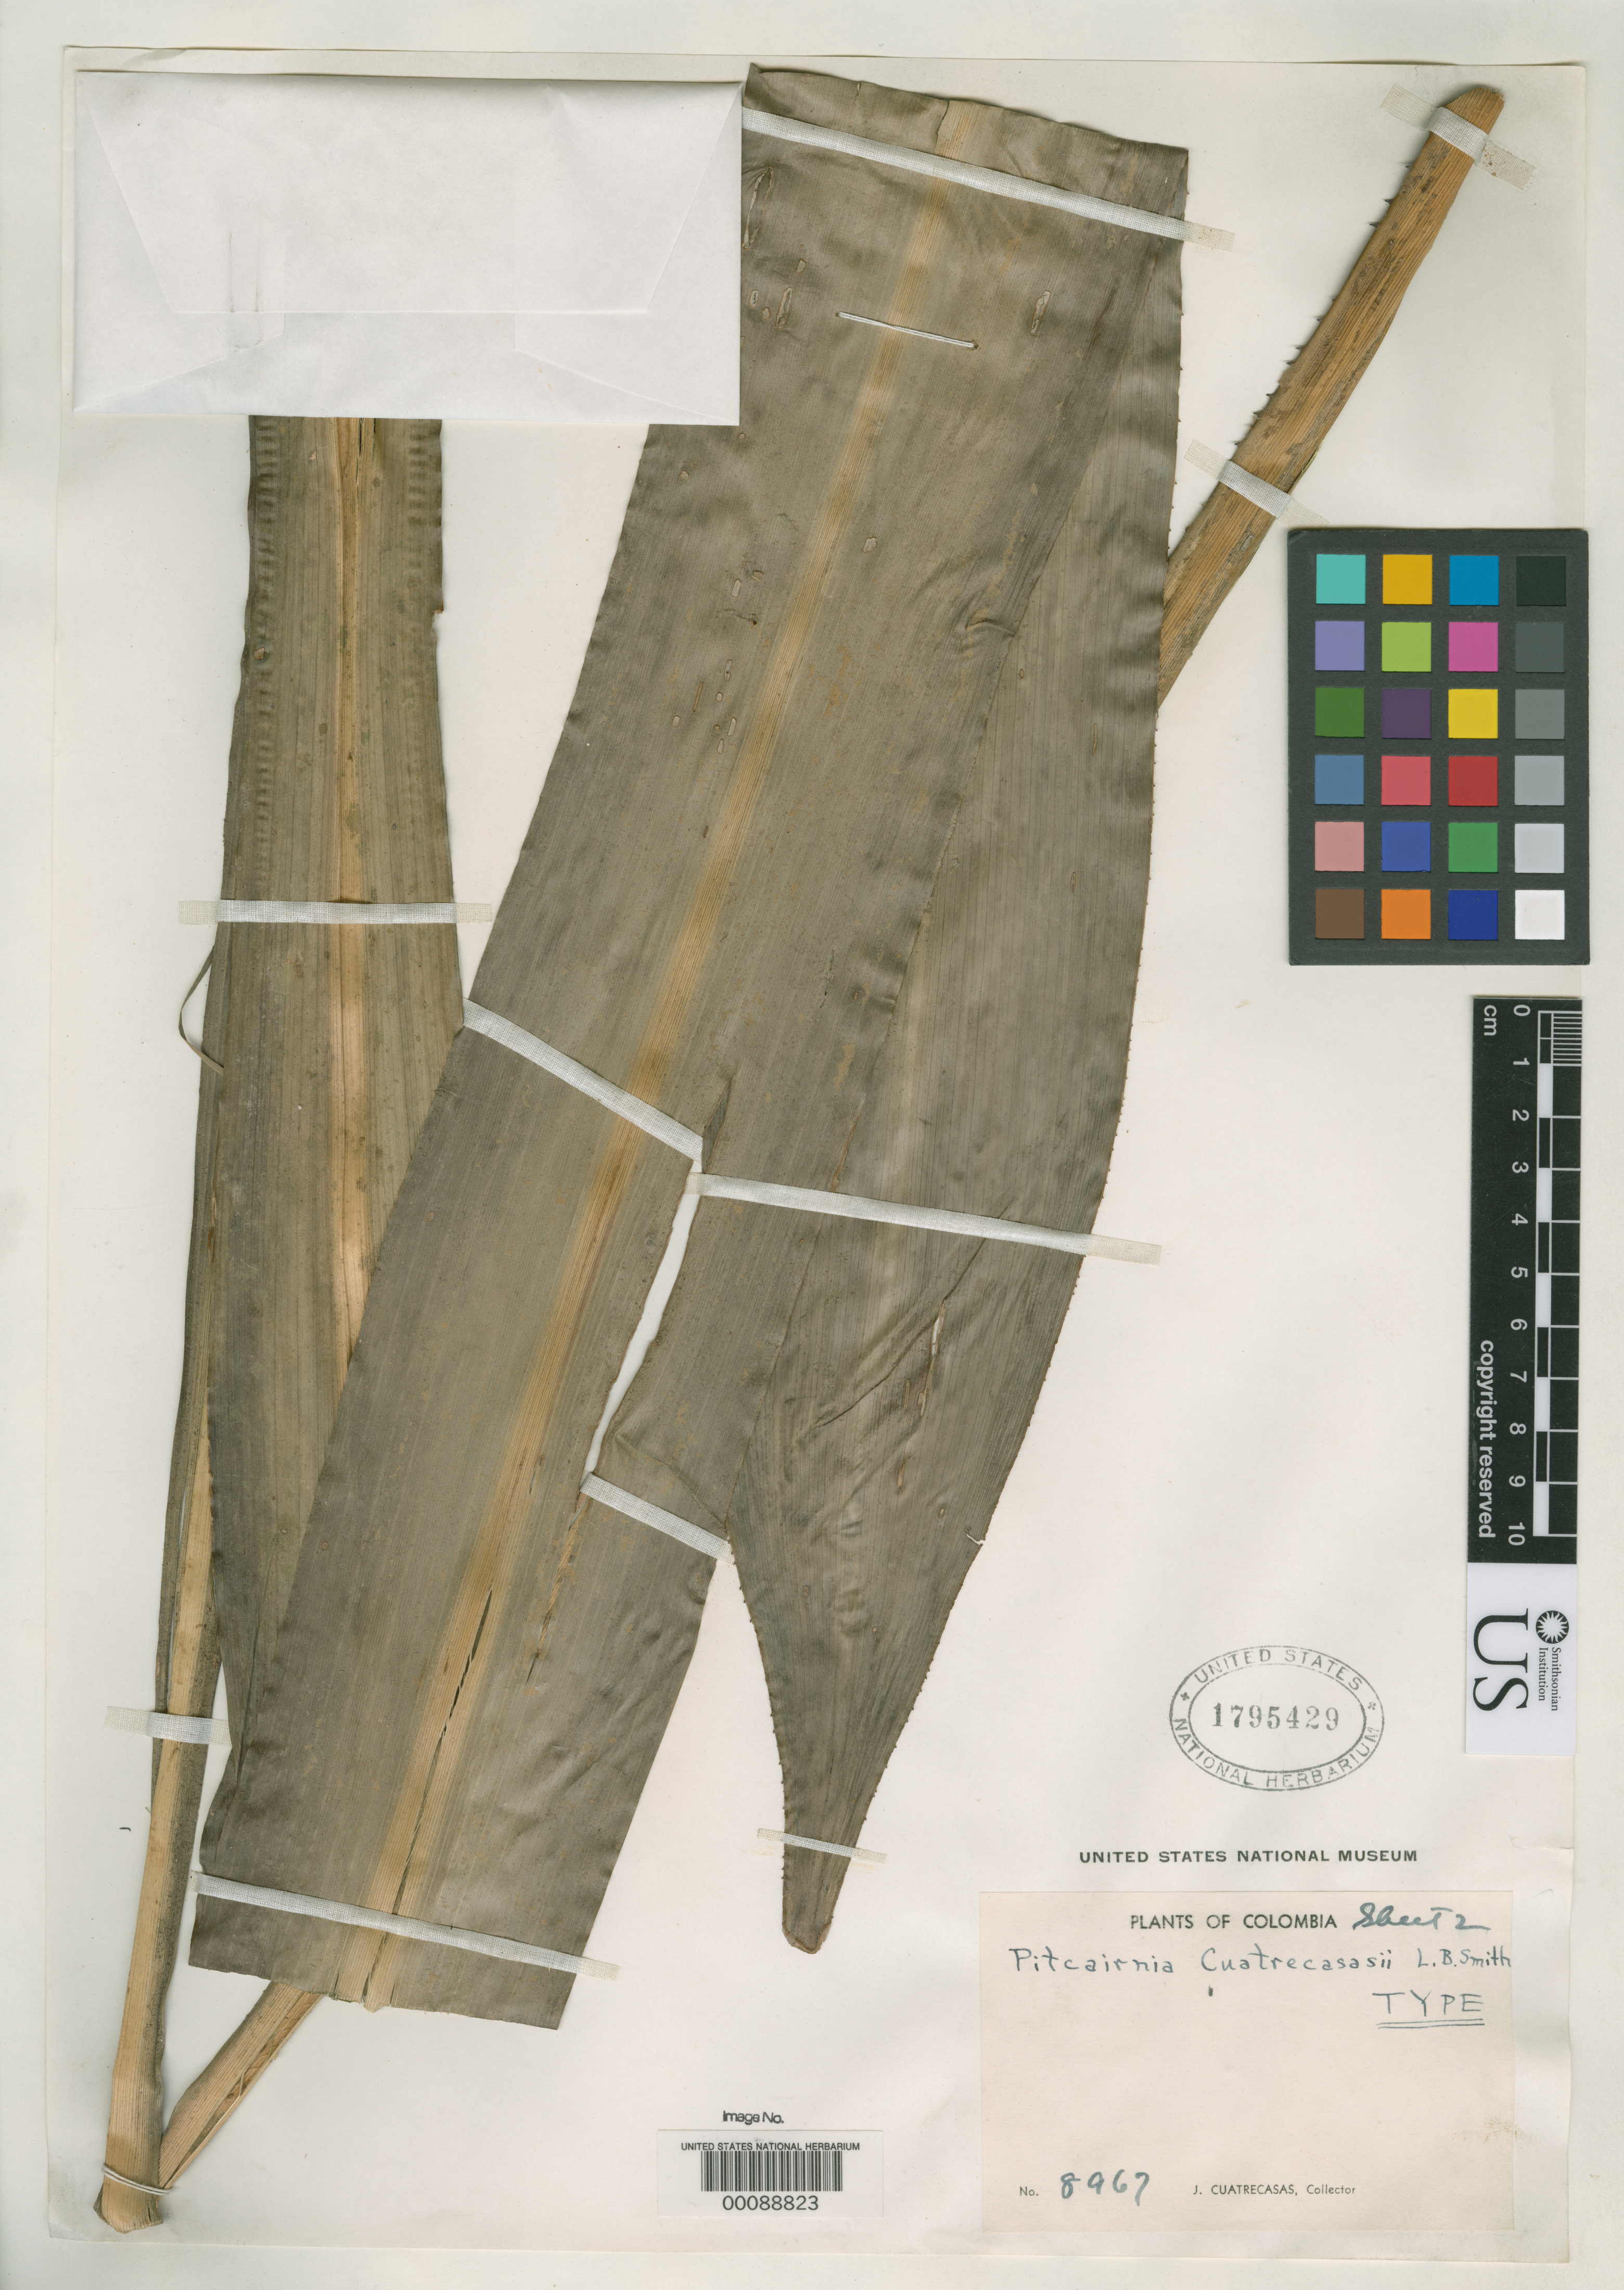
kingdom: Plantae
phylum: Tracheophyta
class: Liliopsida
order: Poales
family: Bromeliaceae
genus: Pitcairnia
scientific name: Pitcairnia cuatrecasana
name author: L.B. Sm.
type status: Holotype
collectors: J. Cuatrecasas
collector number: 8967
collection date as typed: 01 Apr 1940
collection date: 1940-04-01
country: Colombia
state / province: Caquetá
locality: Florencia, Quebrada del Rio Hacha.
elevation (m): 400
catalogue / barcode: US 1795429